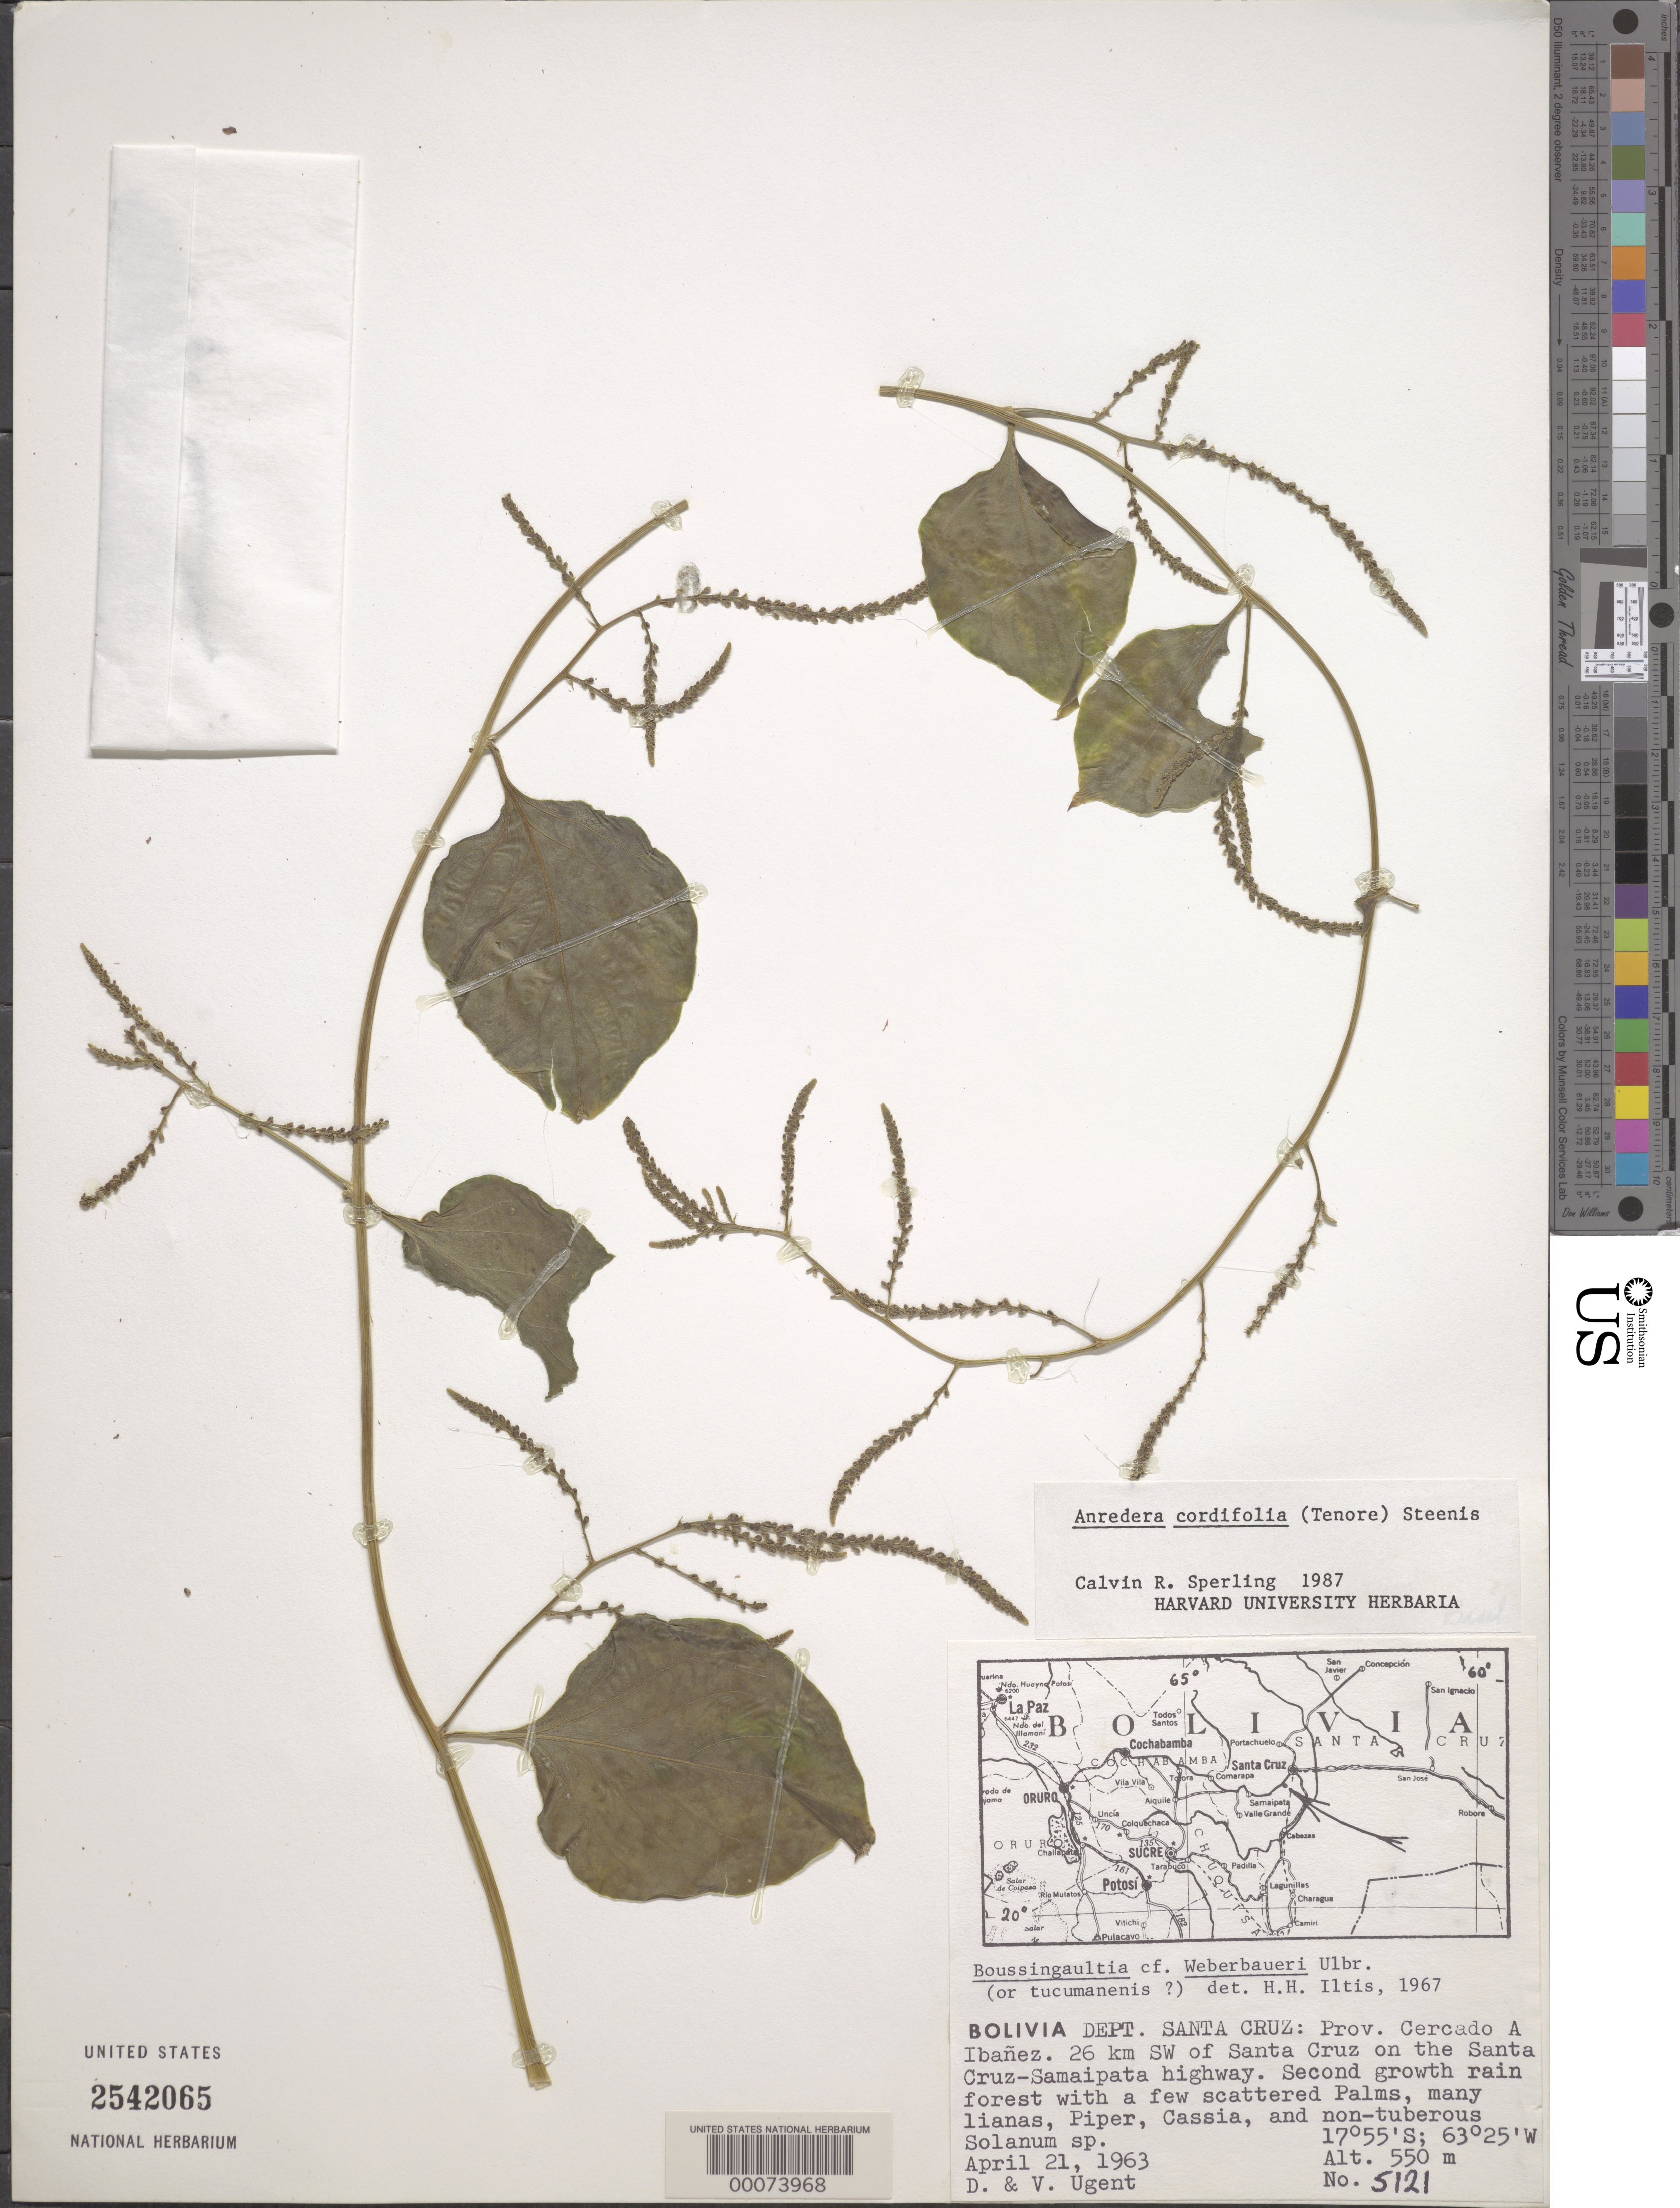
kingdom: Plantae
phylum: Tracheophyta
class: Magnoliopsida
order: Caryophyllales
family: Basellaceae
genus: Anredera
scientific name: Anredera cordifolia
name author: (Ten.) Steenis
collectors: D. Ugent & V. Ugent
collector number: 5121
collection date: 1963-04-21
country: Bolivia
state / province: Santa Cruz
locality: Dept. Santa Cruz: Prov. Cercado A Ibañez. 26 km SW of Santa Cruz on the Santa Cruz-Samaipata highway.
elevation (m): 550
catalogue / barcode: US 2542065